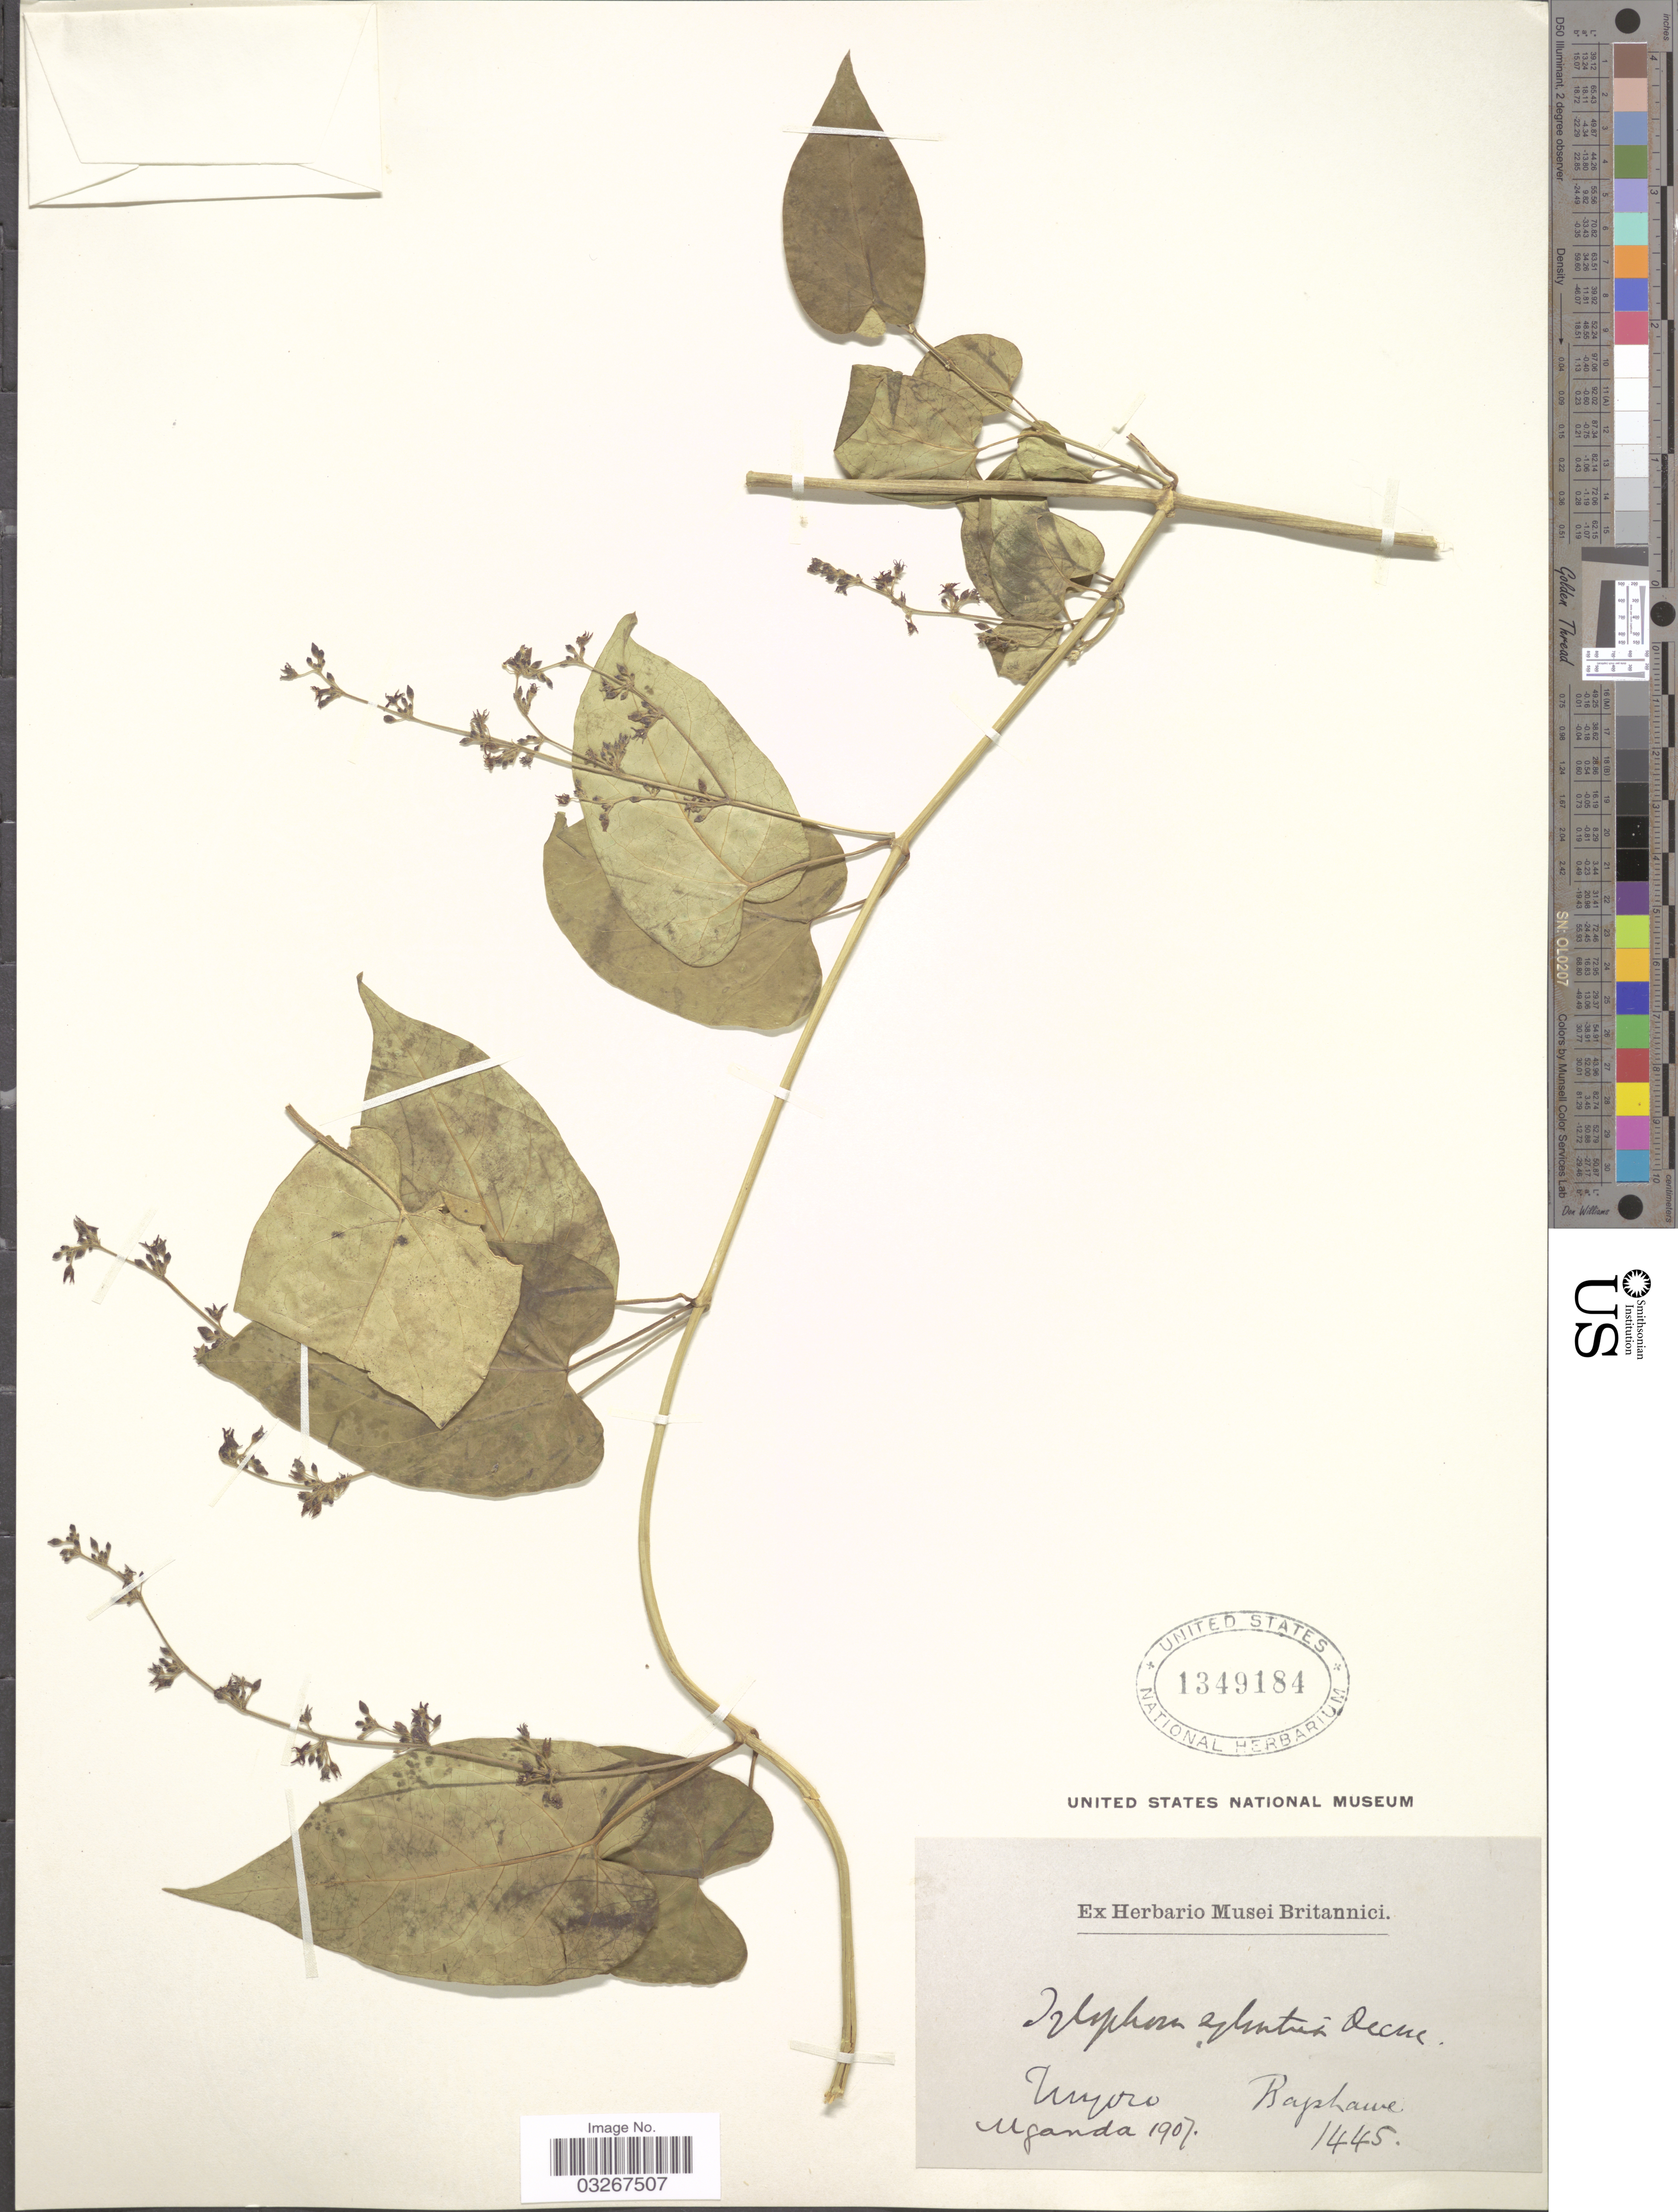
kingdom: Plantae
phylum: Tracheophyta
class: Magnoliopsida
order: Gentianales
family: Apocynaceae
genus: Tylophora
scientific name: Tylophora sylvatica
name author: Decne.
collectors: Bagshawe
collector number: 1445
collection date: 1907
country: Uganda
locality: Unyoro.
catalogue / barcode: US 1349184